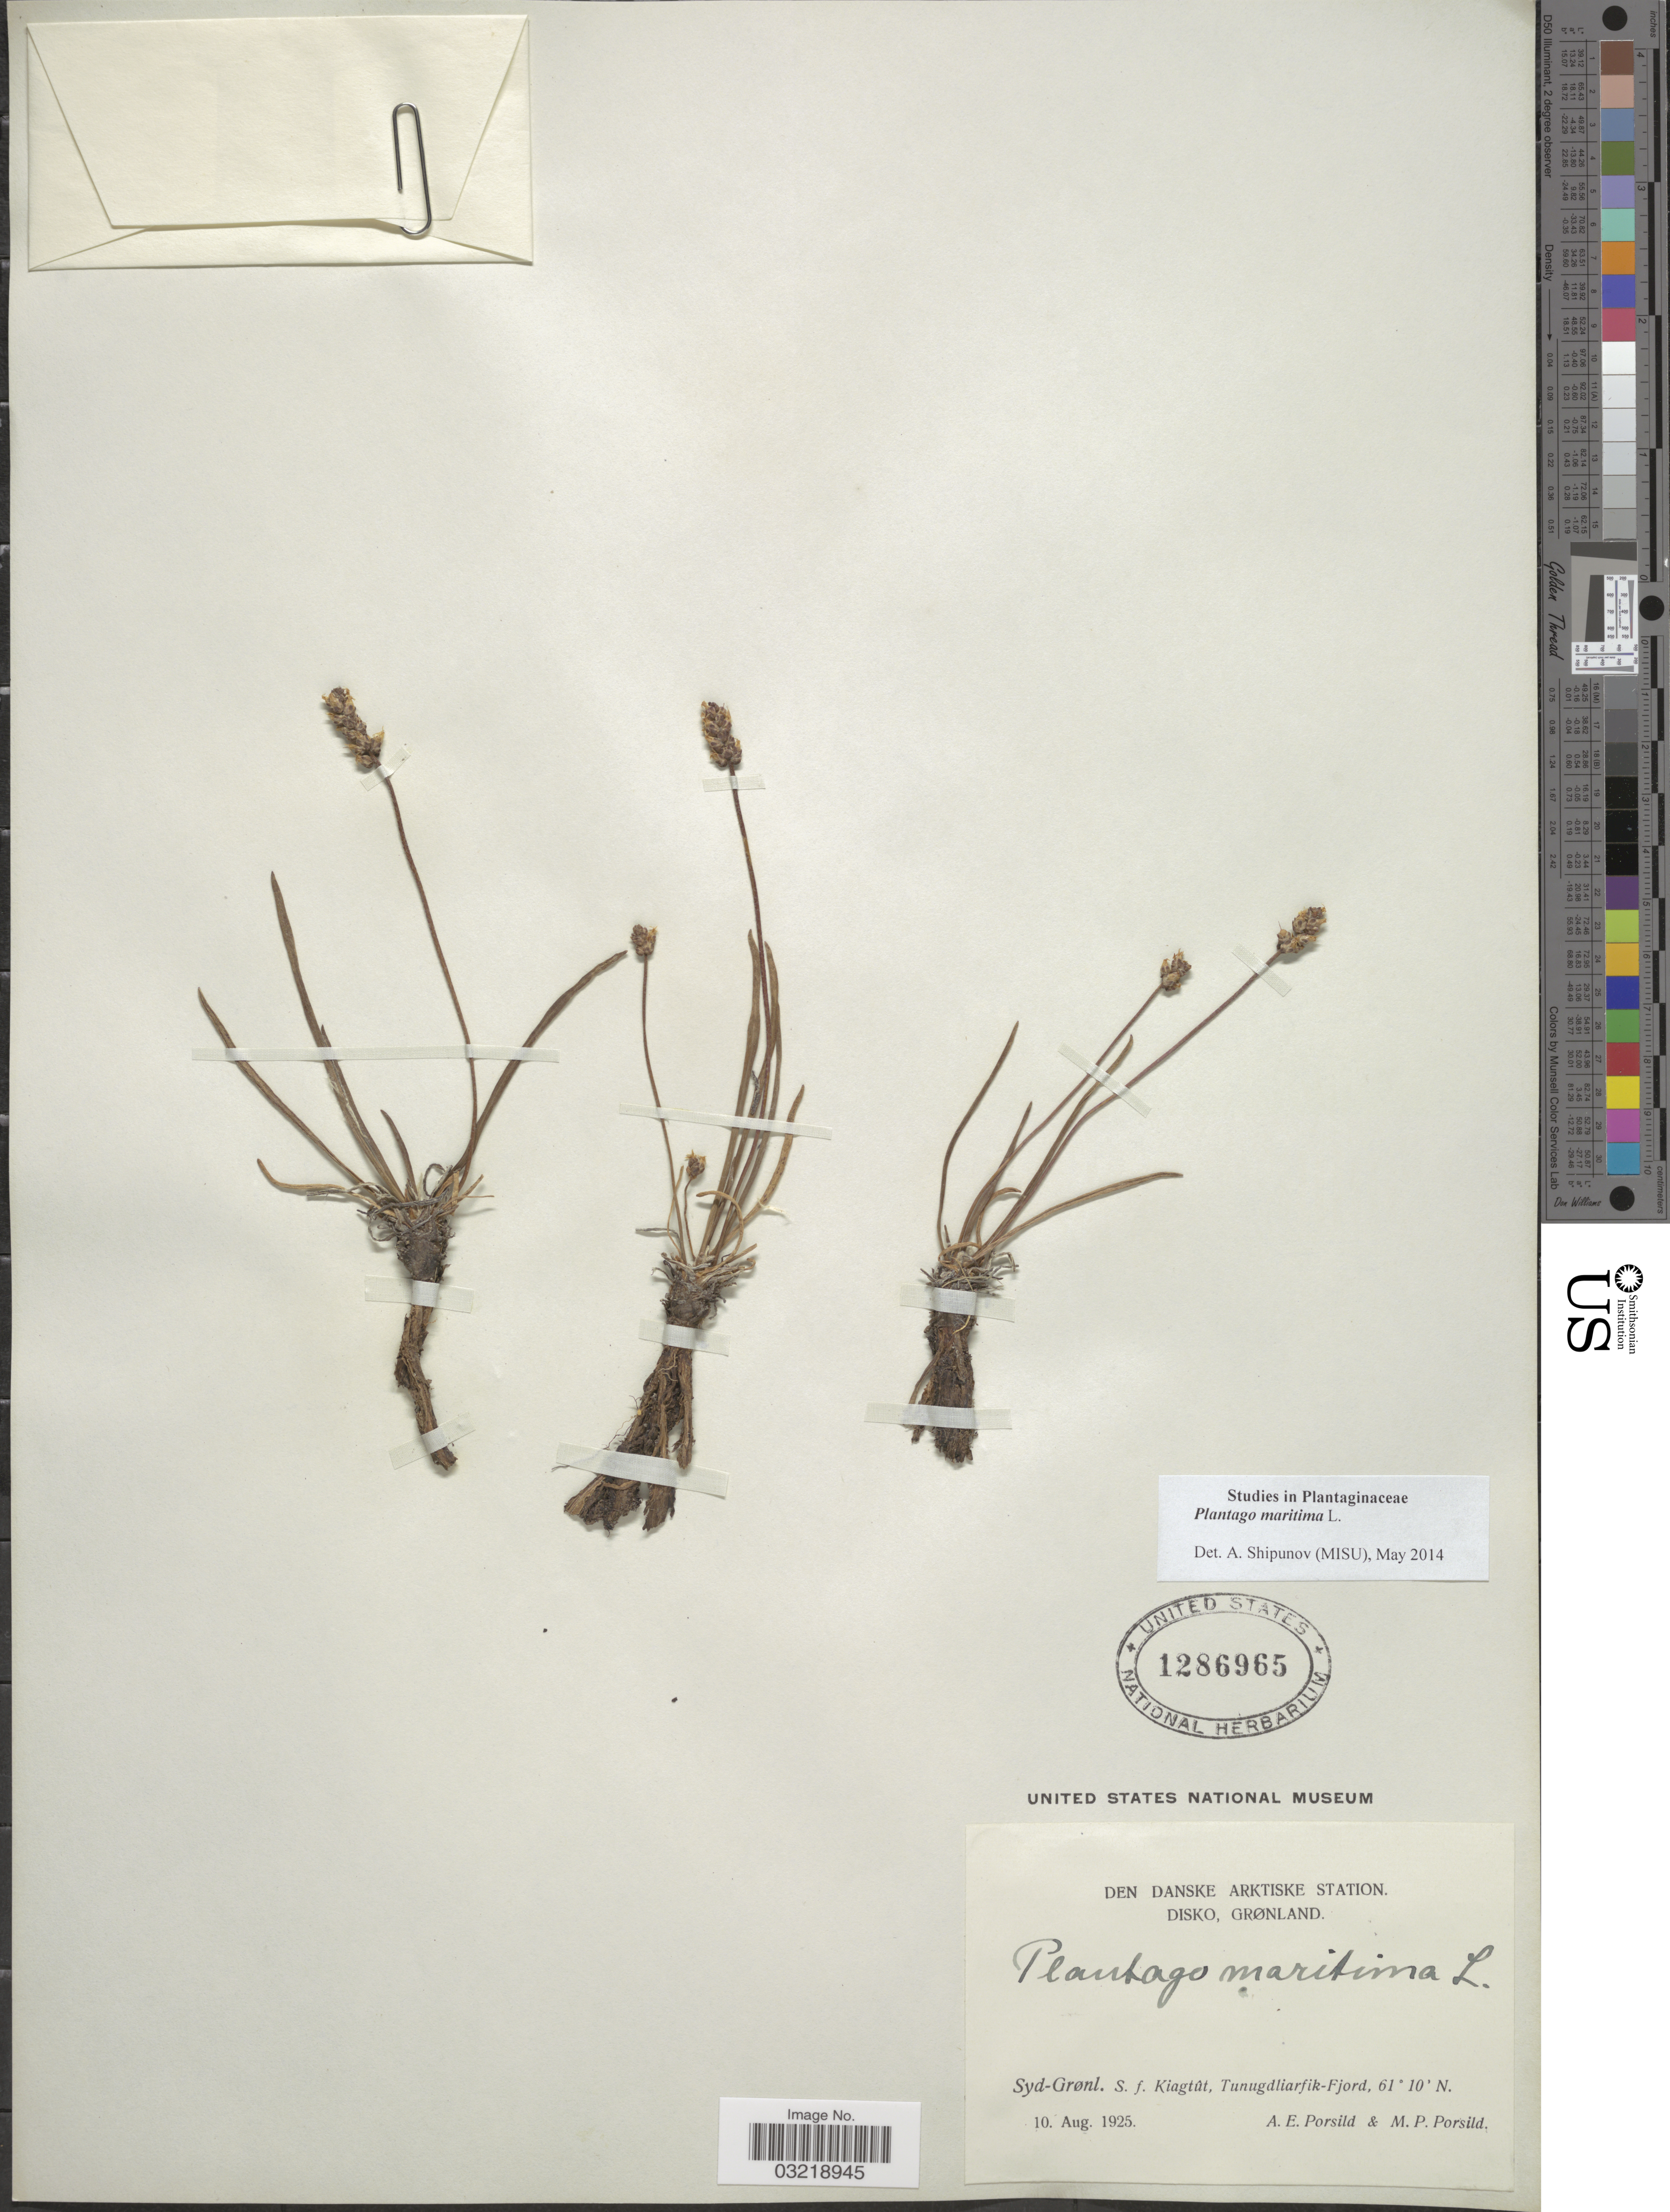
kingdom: Plantae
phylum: Tracheophyta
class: Magnoliopsida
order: Lamiales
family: Plantaginaceae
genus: Plantago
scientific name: Plantago maritima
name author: L.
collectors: A. E. Porsild & M. P. Porsild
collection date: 1925-08-10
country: Greenland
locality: Den Danske Arktiske Station. Disko, Grønland. Syd-Grønl. S. f. Kiagtût, Tunugdliarfik-Fjord.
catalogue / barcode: US 1286965